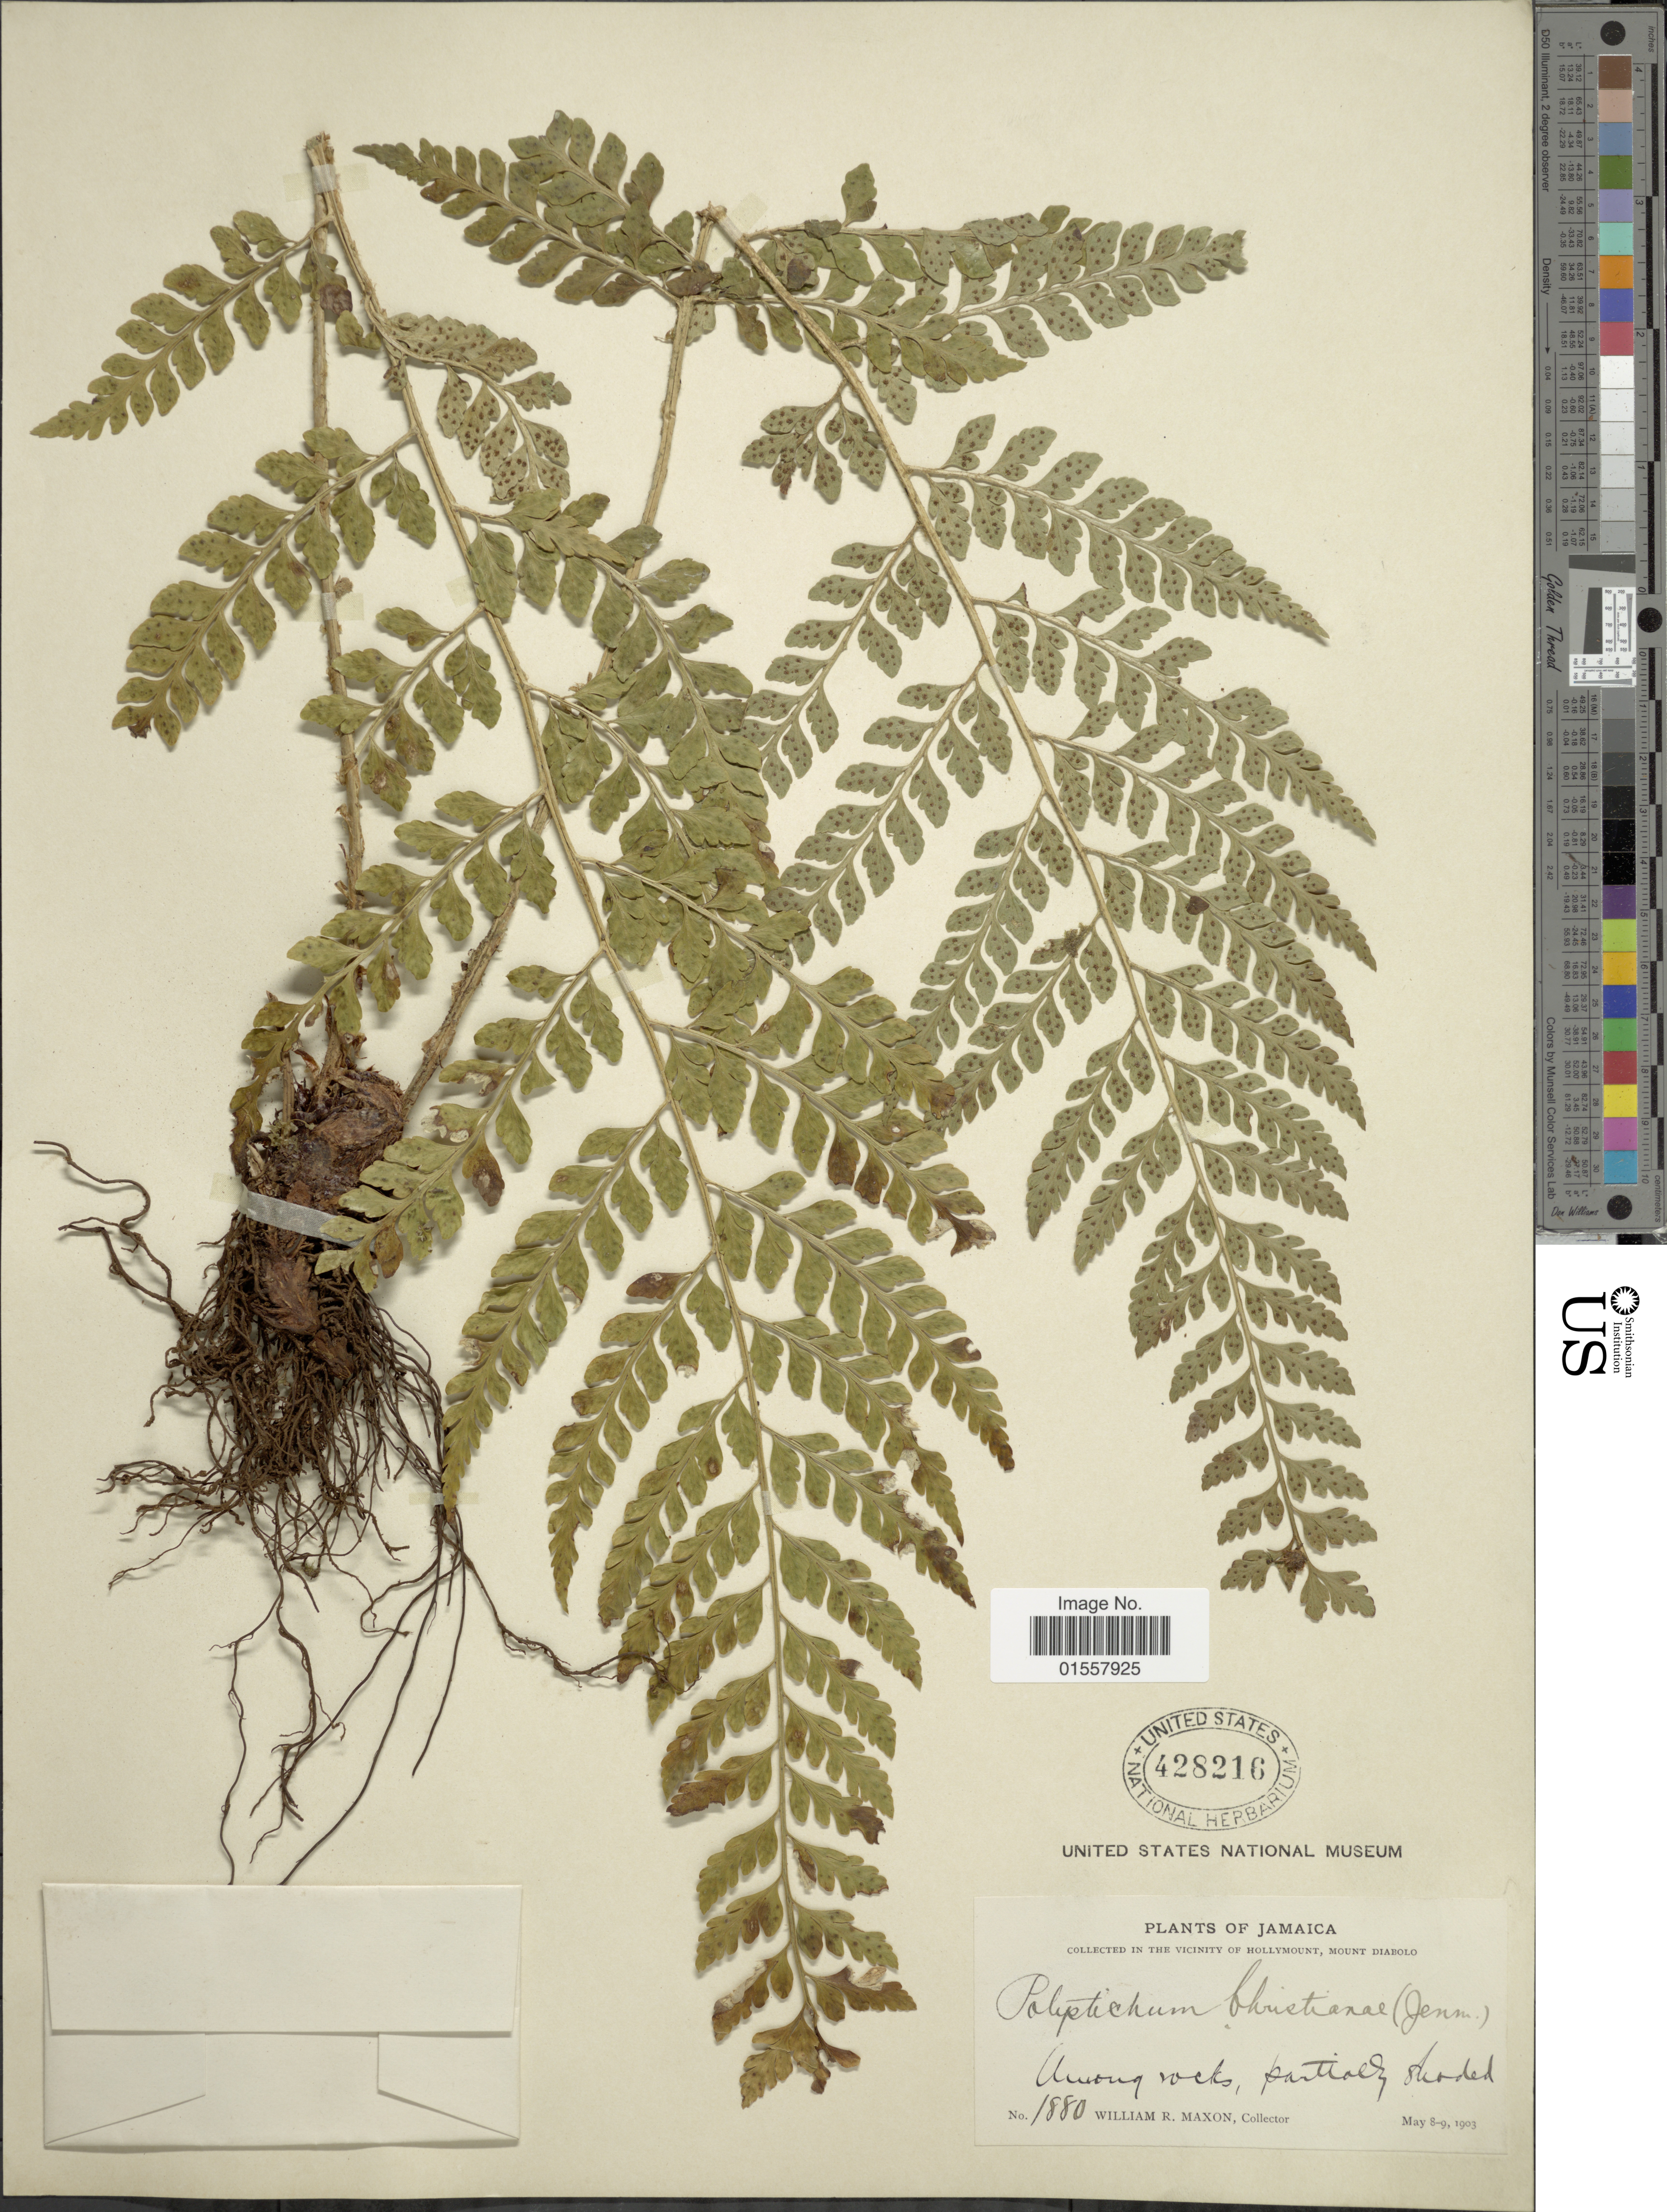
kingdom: Plantae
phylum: Tracheophyta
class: Polypodiopsida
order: Polypodiales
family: Dryopteridaceae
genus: Polystichum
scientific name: Polystichum christianae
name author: (Jenman) Underw. & Maxon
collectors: W. R. Maxon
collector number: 1880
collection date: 1903-05-08/1903-05-09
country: Jamaica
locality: Vicinity of Hollymoutn, Mount Diablo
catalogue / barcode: US 428216